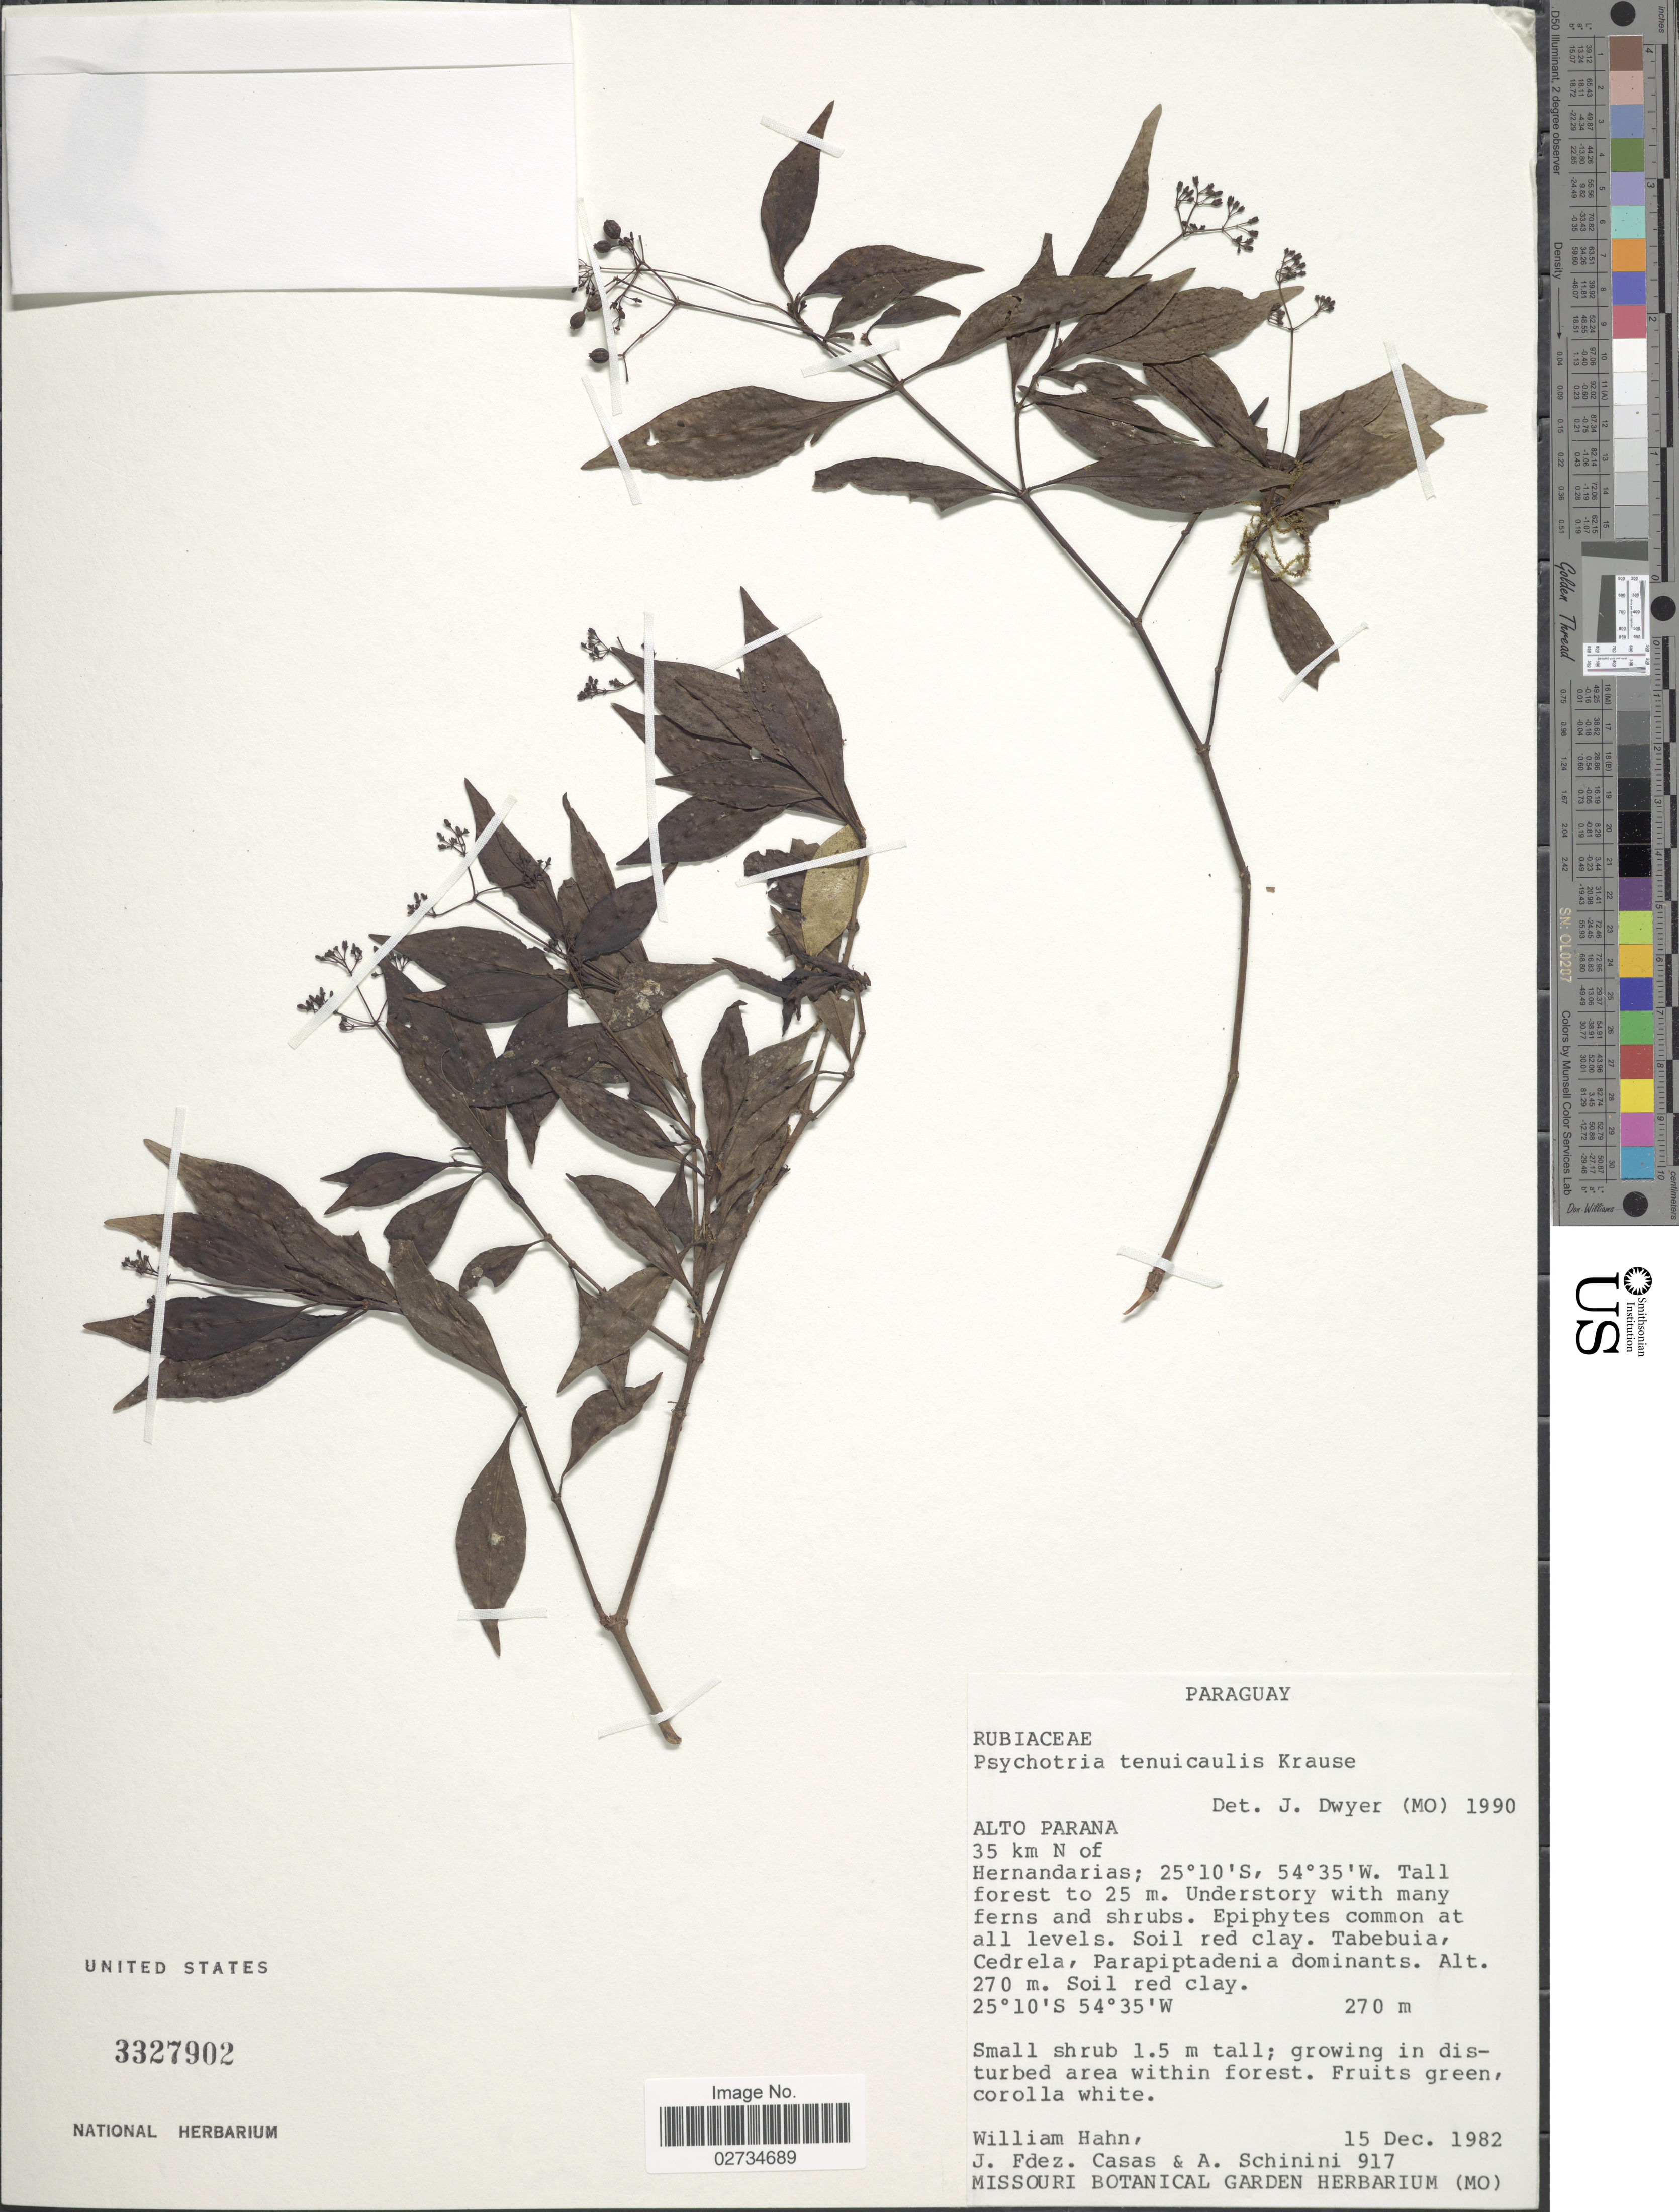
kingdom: Plantae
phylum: Tracheophyta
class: Magnoliopsida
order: Gentianales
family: Rubiaceae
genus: Psychotria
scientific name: Psychotria tenuicaulis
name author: K. Krause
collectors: W. Hahn, J. Casas & A. Schinini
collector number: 917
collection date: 1982-12-15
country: Paraguay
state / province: Alto Parana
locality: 35 km N of Hernandarias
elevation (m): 270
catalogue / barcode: US 3327902